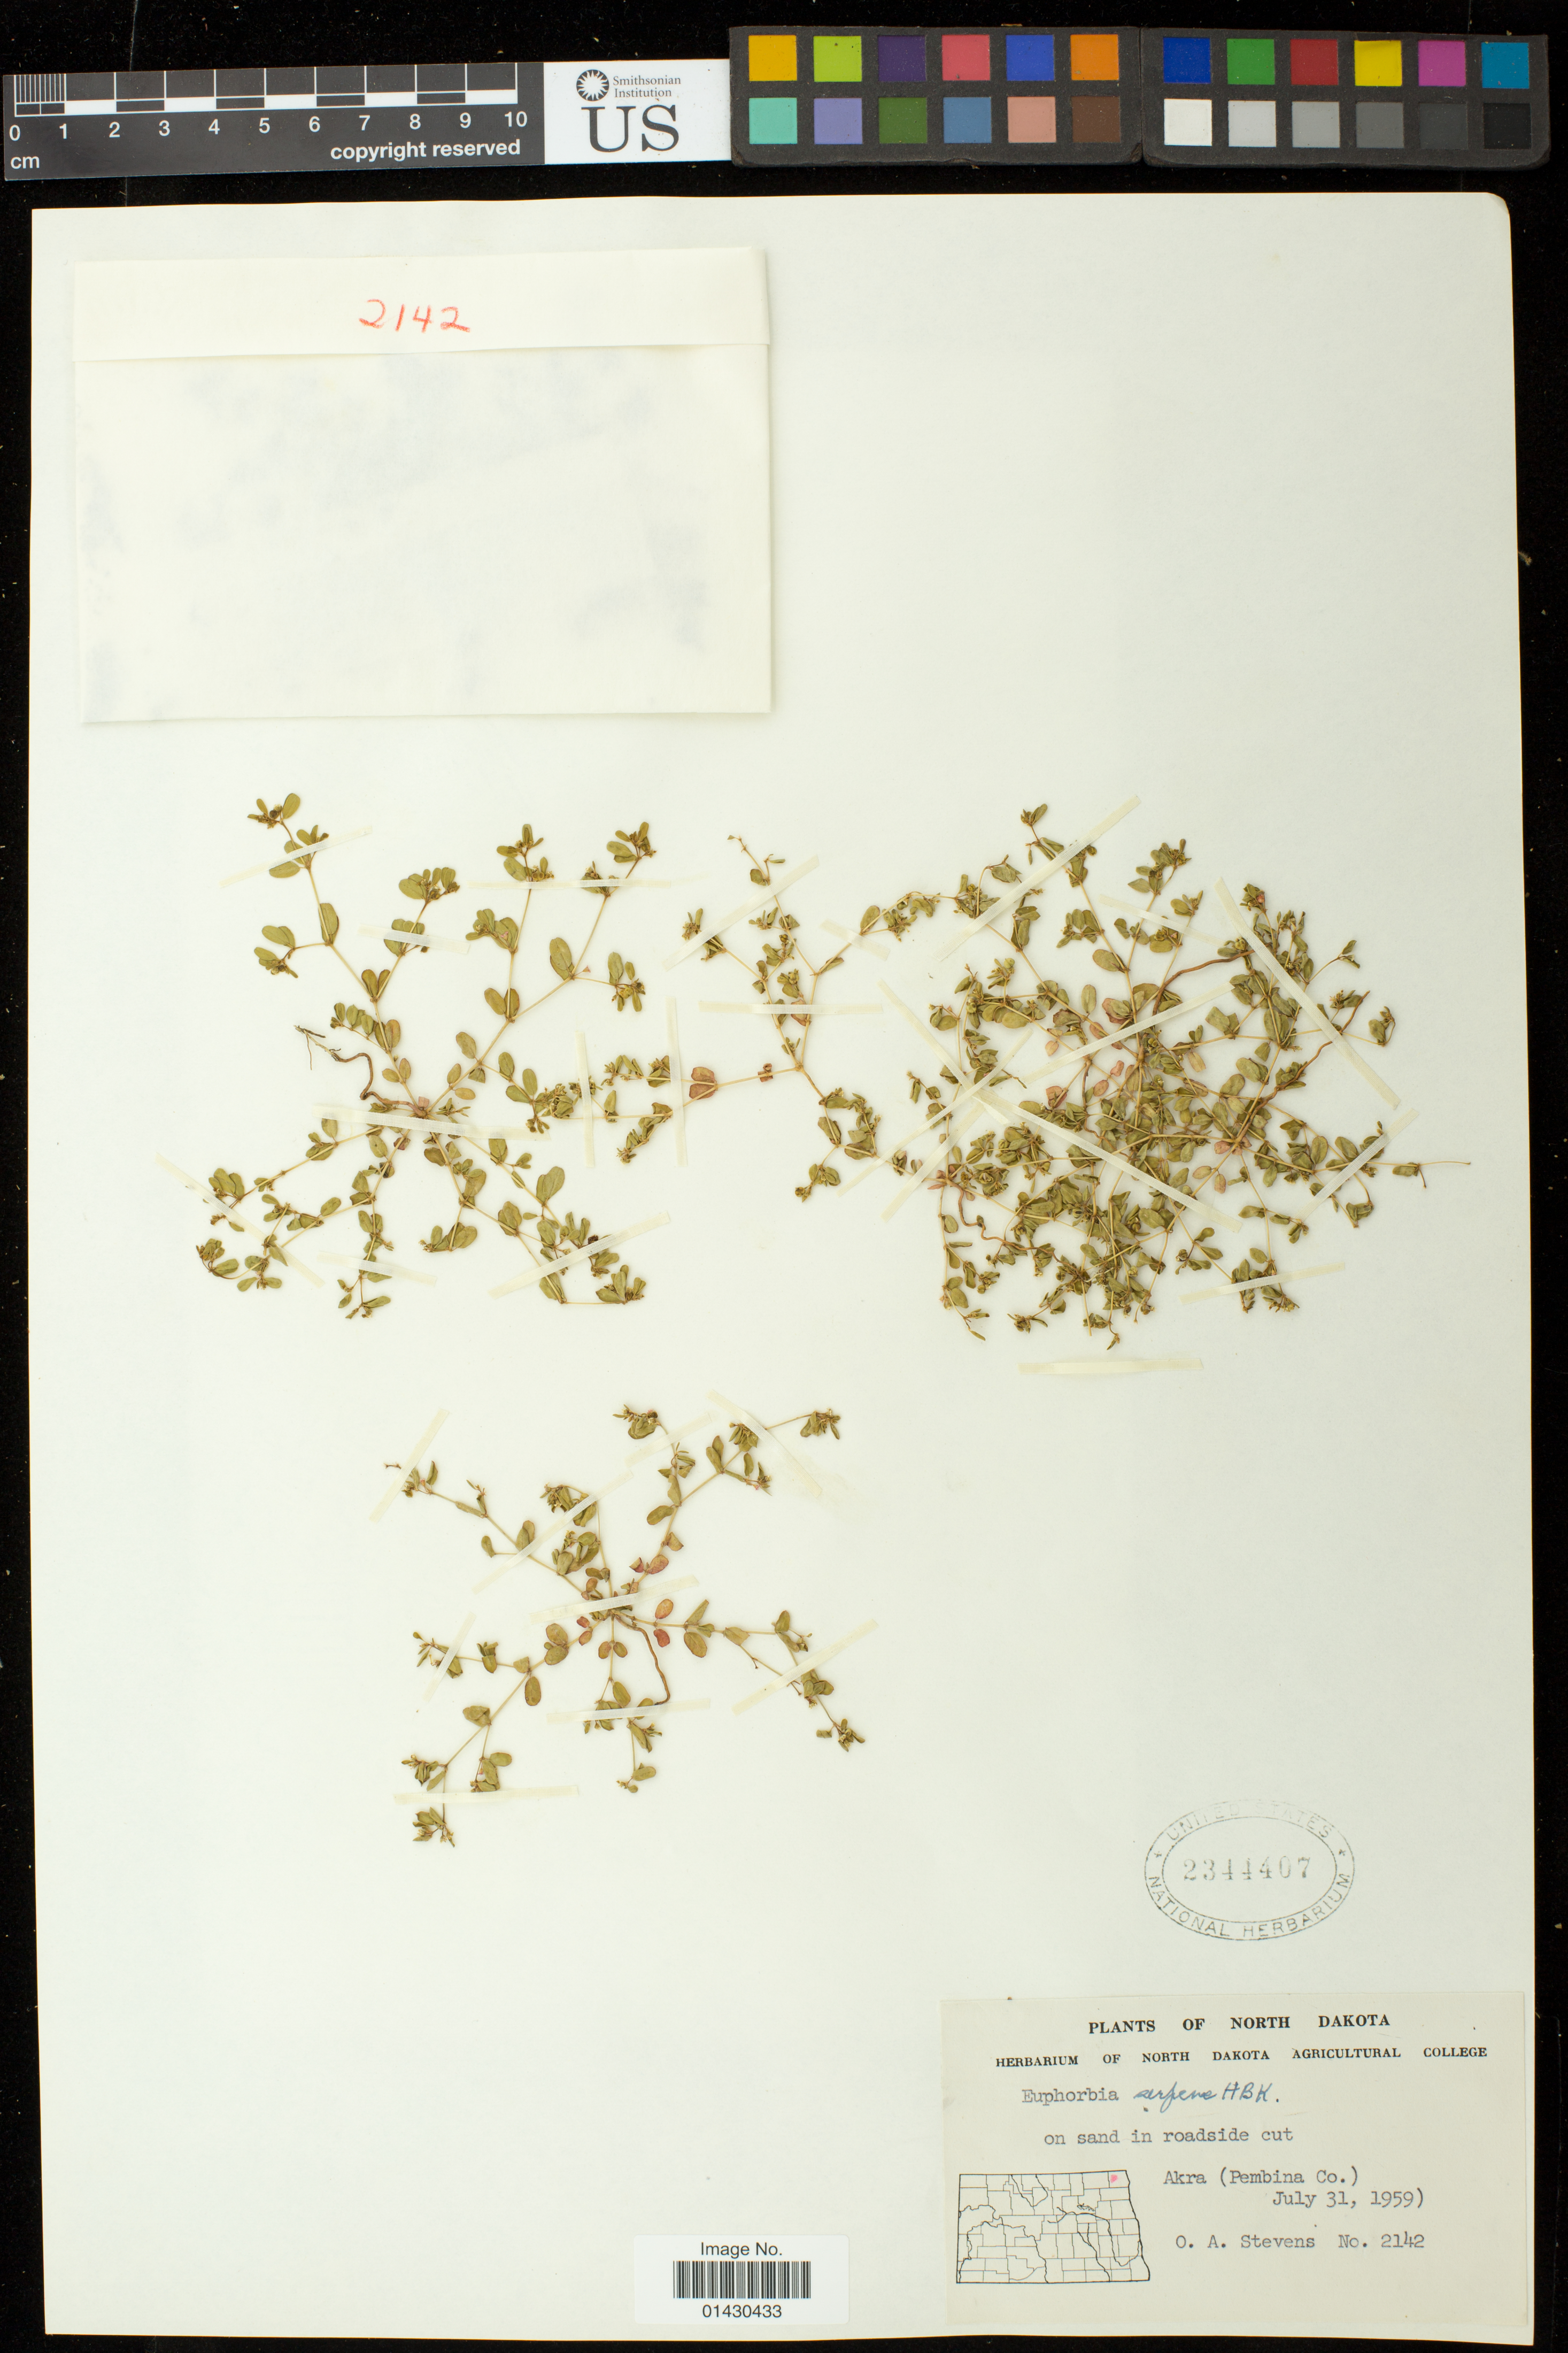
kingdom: Plantae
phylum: Tracheophyta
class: Magnoliopsida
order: Malpighiales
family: Euphorbiaceae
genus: Euphorbia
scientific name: Euphorbia serpens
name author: Kunth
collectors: O. A. Stevens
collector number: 2142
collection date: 1959-07-31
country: United States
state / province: North Dakota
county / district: Pembina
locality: Akra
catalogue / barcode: US 2344407